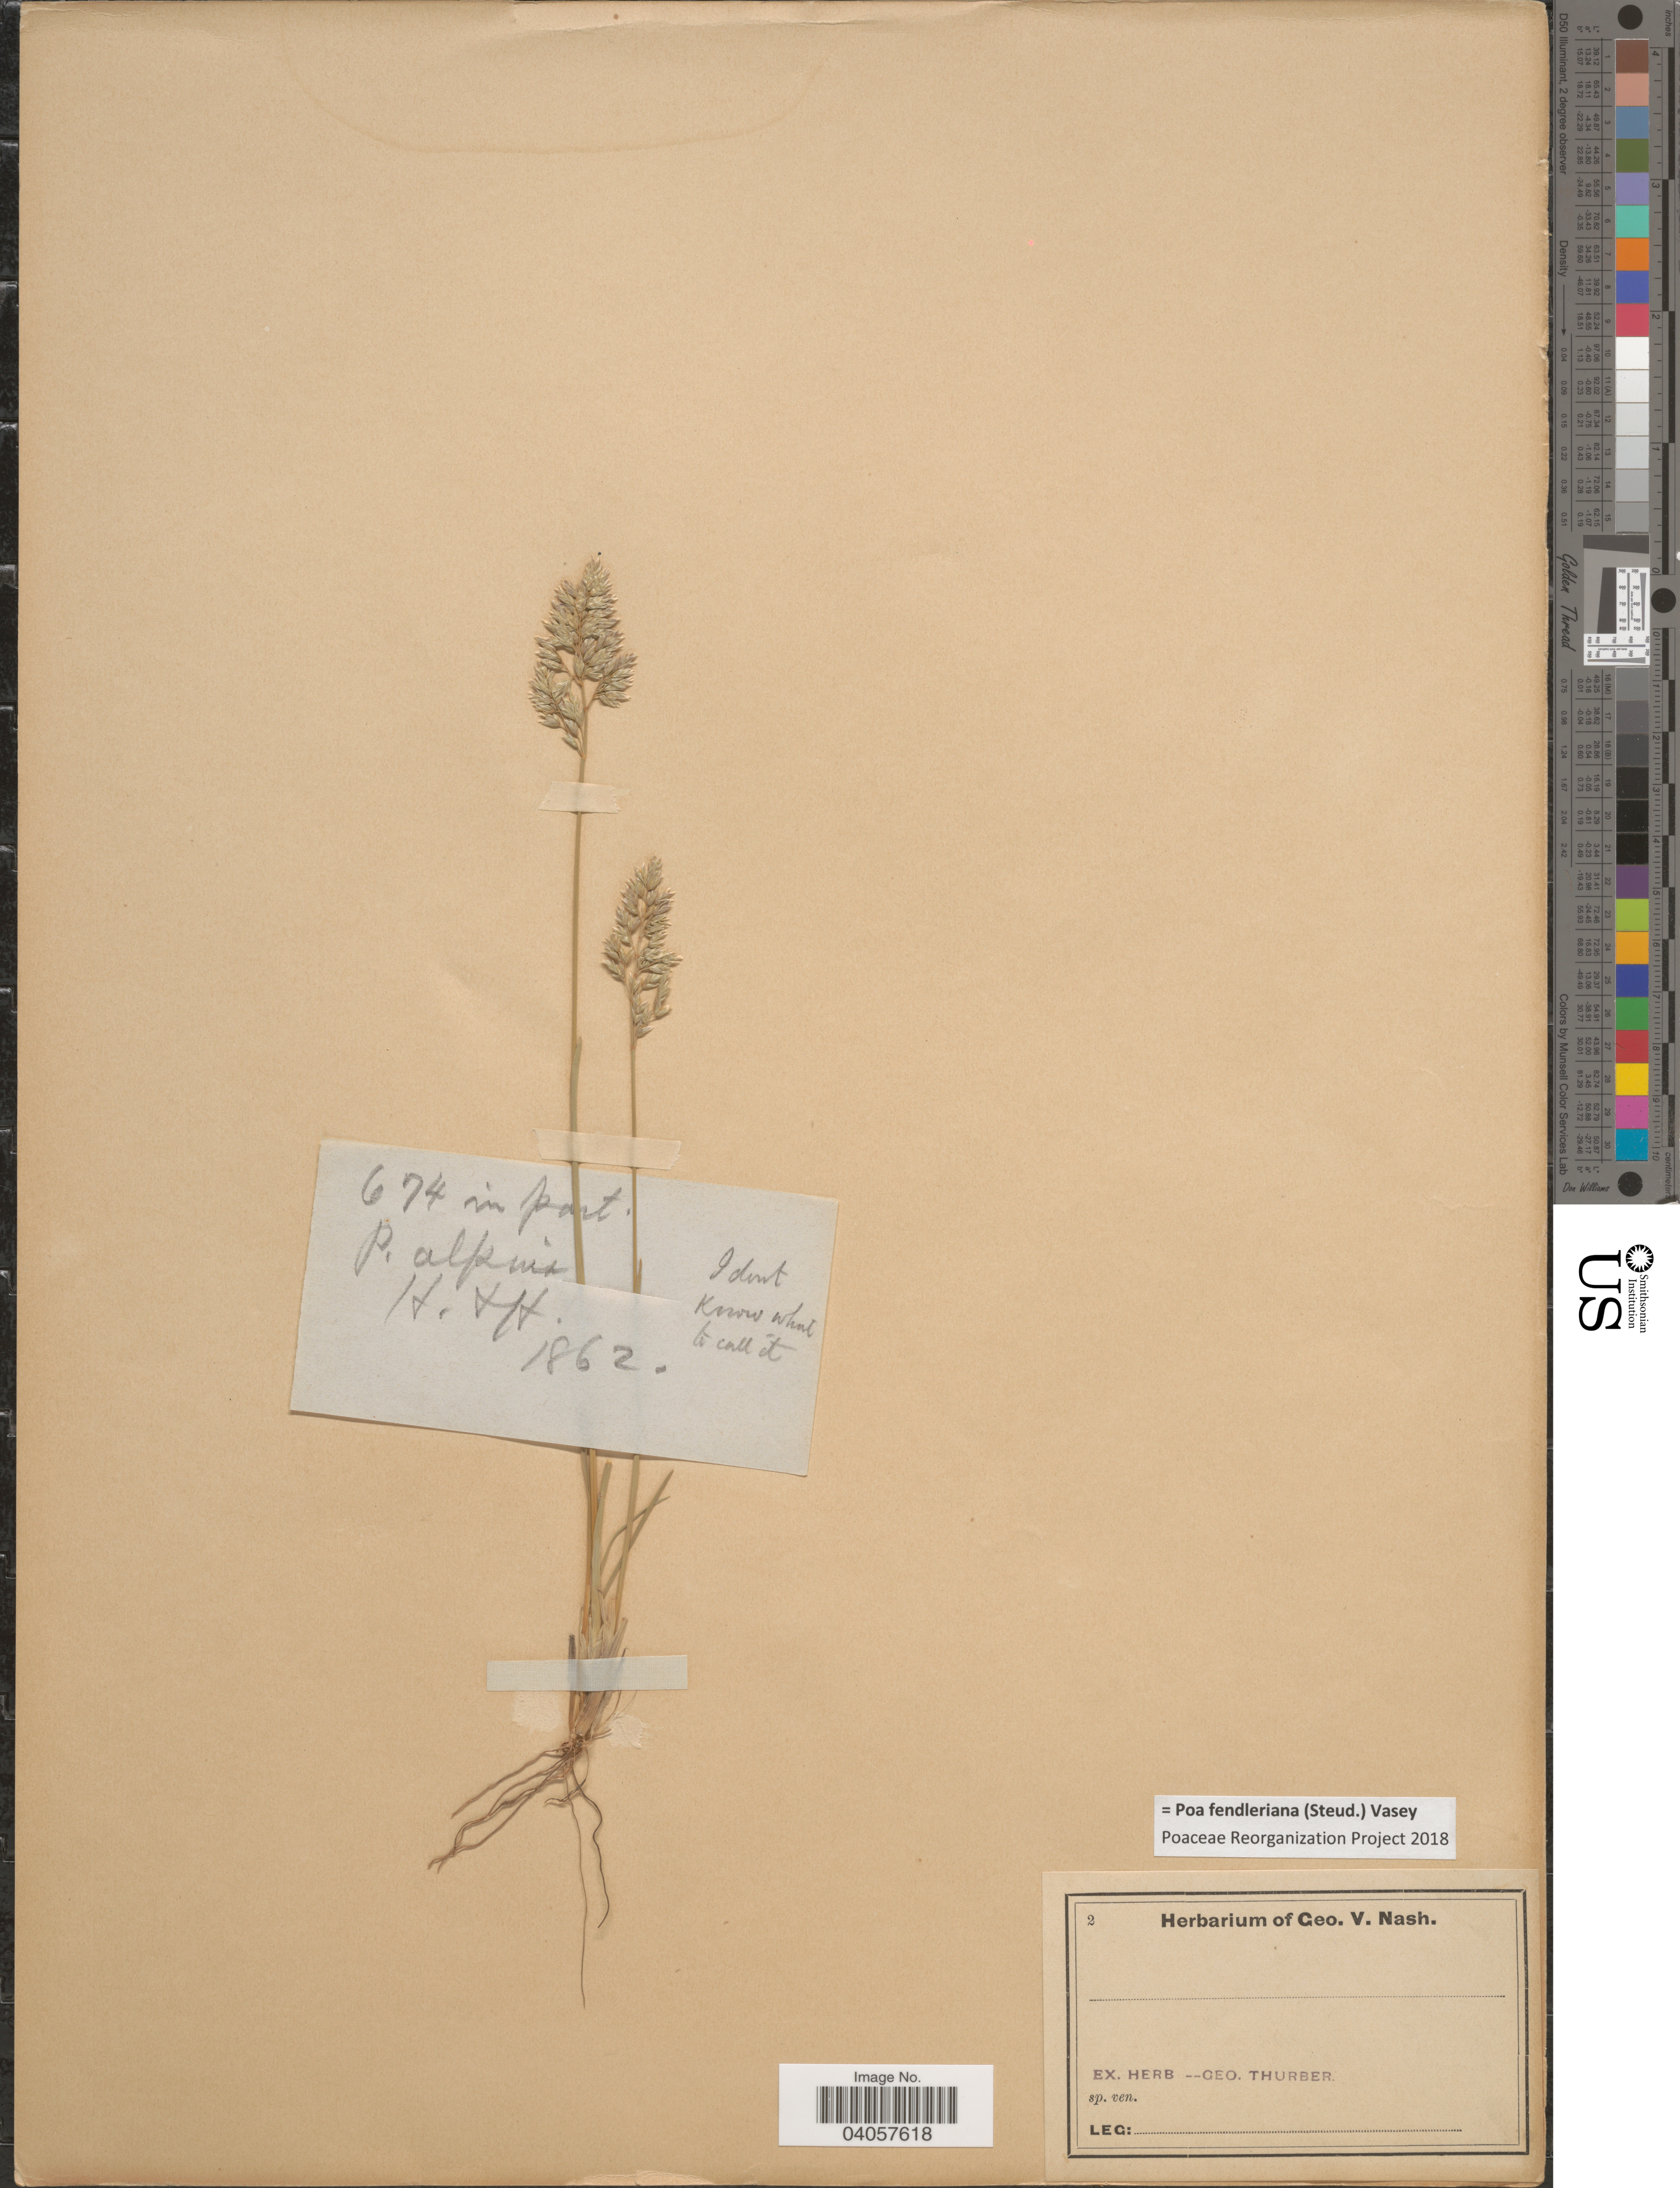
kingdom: Plantae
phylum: Tracheophyta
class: Liliopsida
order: Poales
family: Poaceae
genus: Poa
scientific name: Poa fendleriana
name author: (Steud.) Vasey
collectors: H. & H.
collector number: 674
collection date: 1862